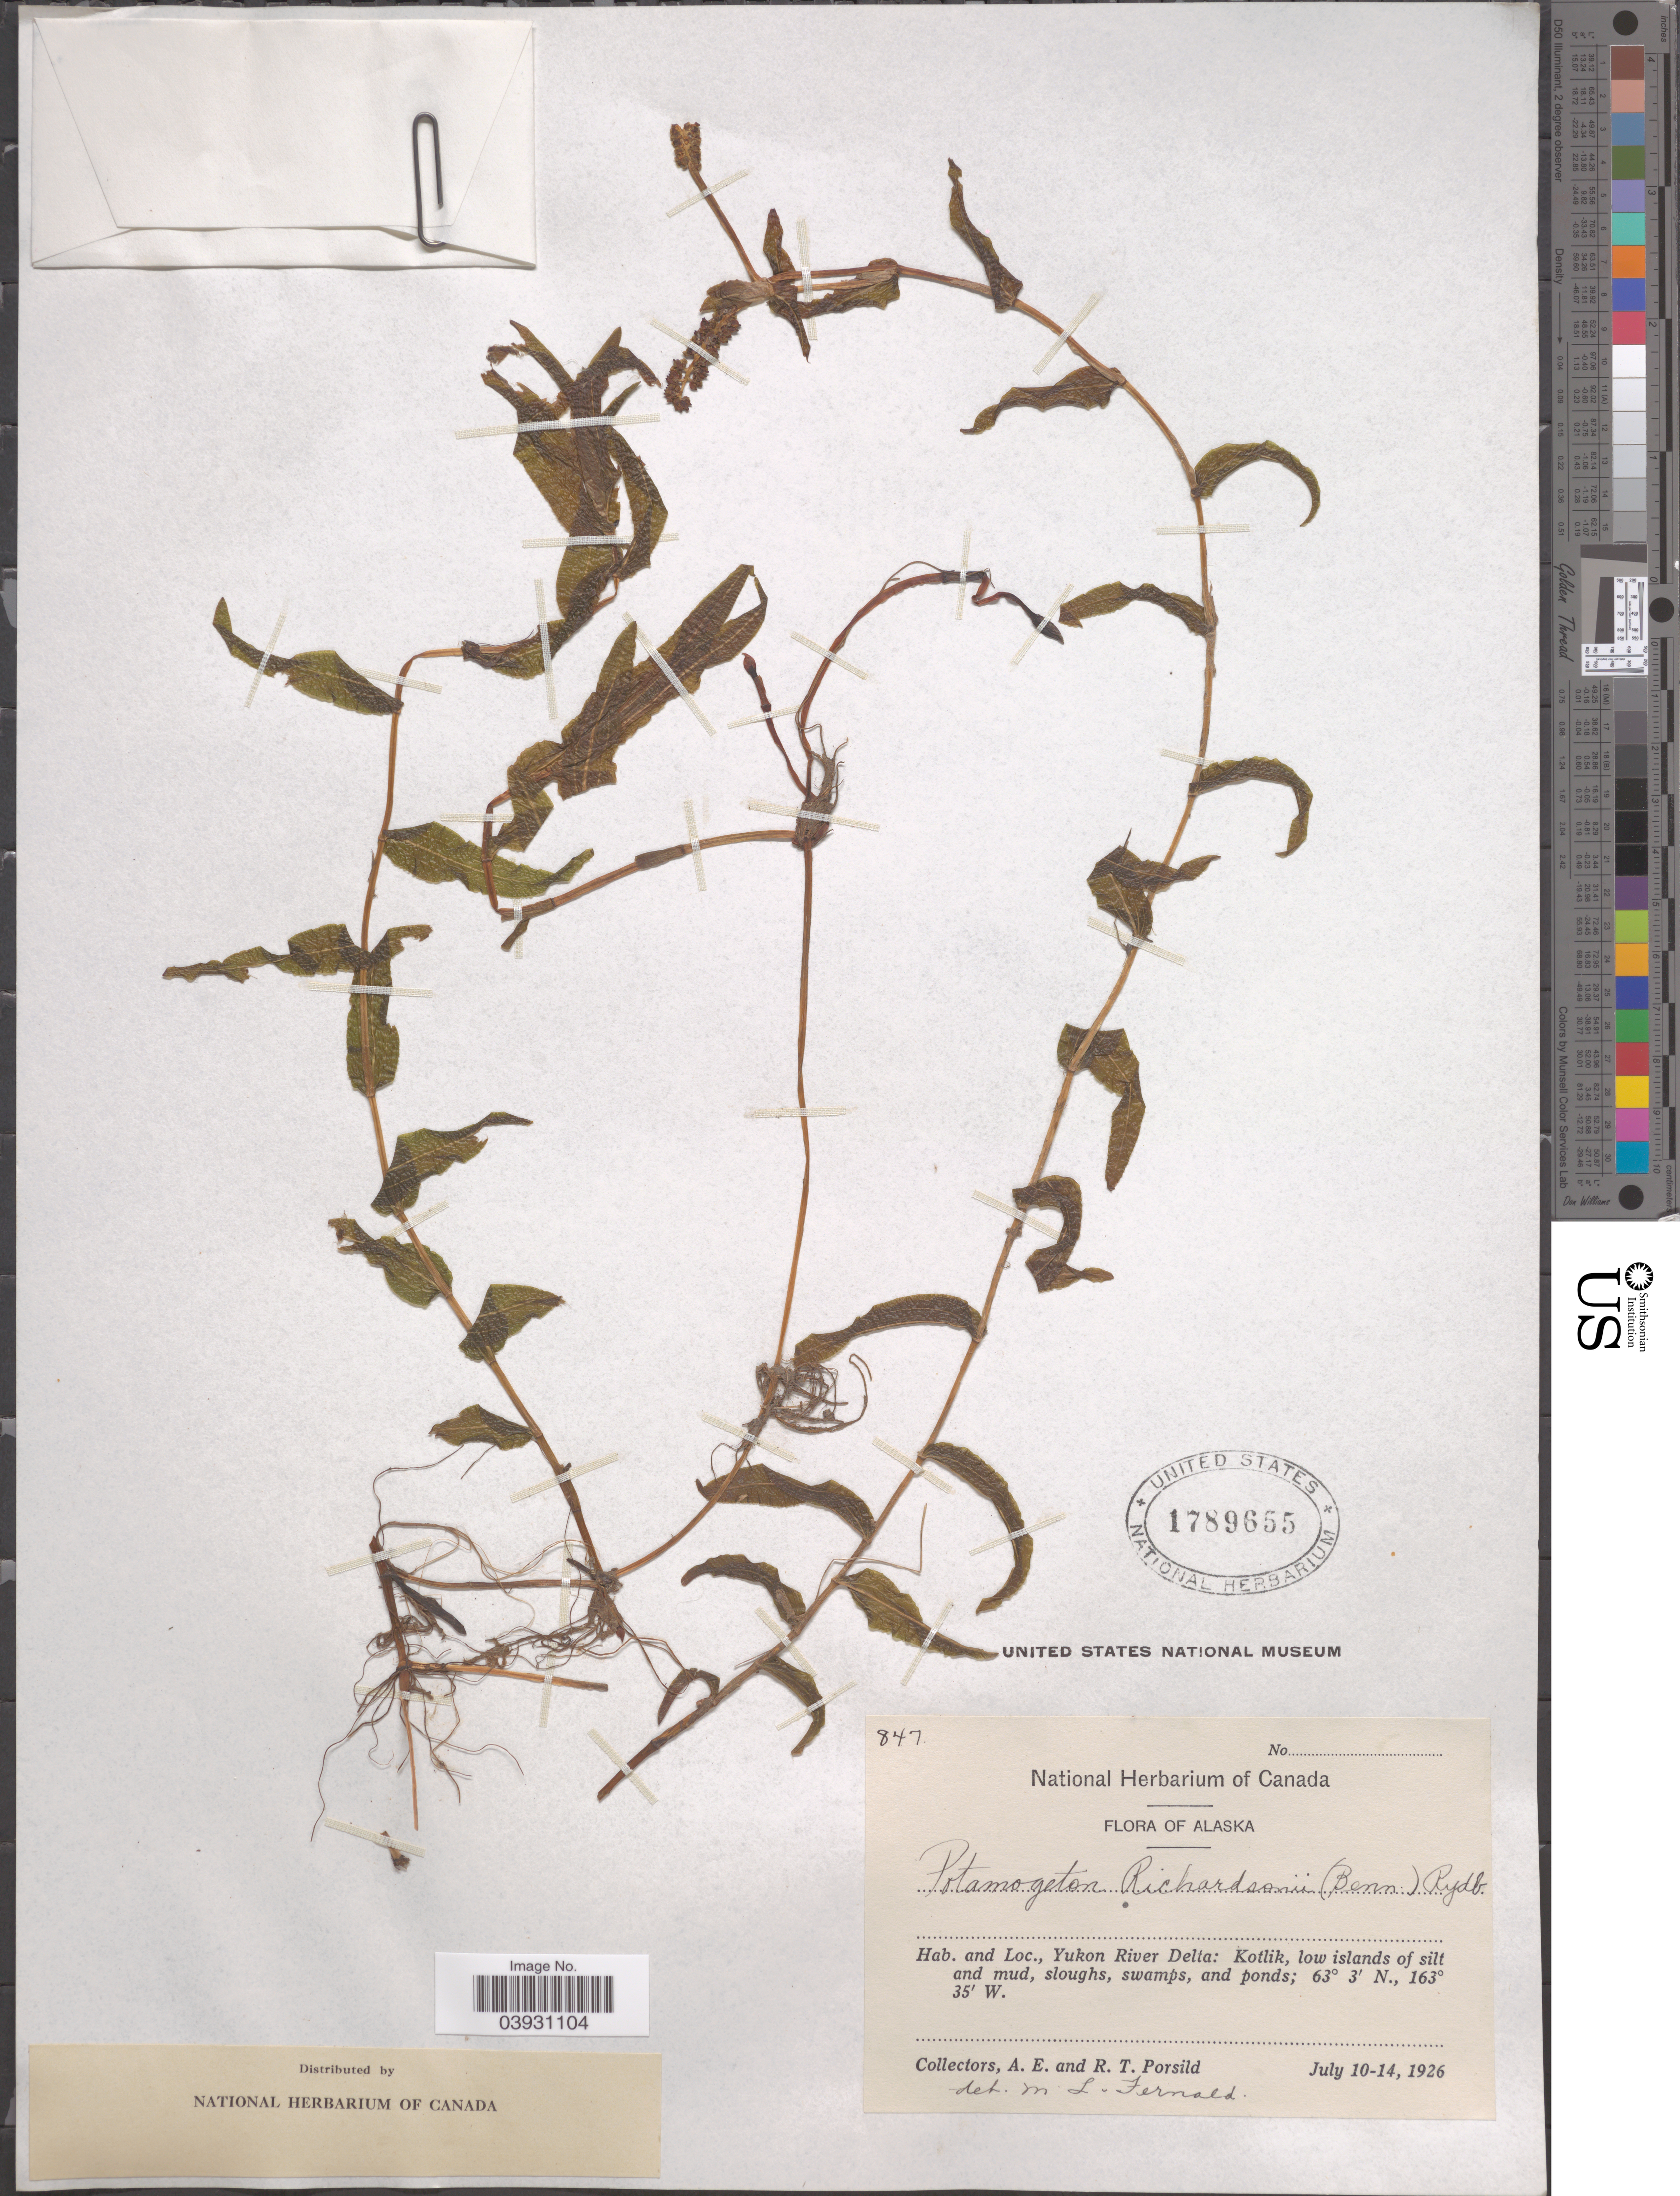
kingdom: Plantae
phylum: Tracheophyta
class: Liliopsida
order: Alismatales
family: Potamogetonaceae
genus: Potamogeton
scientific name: Potamogeton richardsonii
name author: (A.W. Benn.) Rydb.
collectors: A. E. Porsild & R. T. Porsild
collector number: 847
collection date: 1926-07-10/1926-07-14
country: United States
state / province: Alaska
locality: Yukon River Delta: Kotlik, low islands of silt and mud.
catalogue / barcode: US 1789655